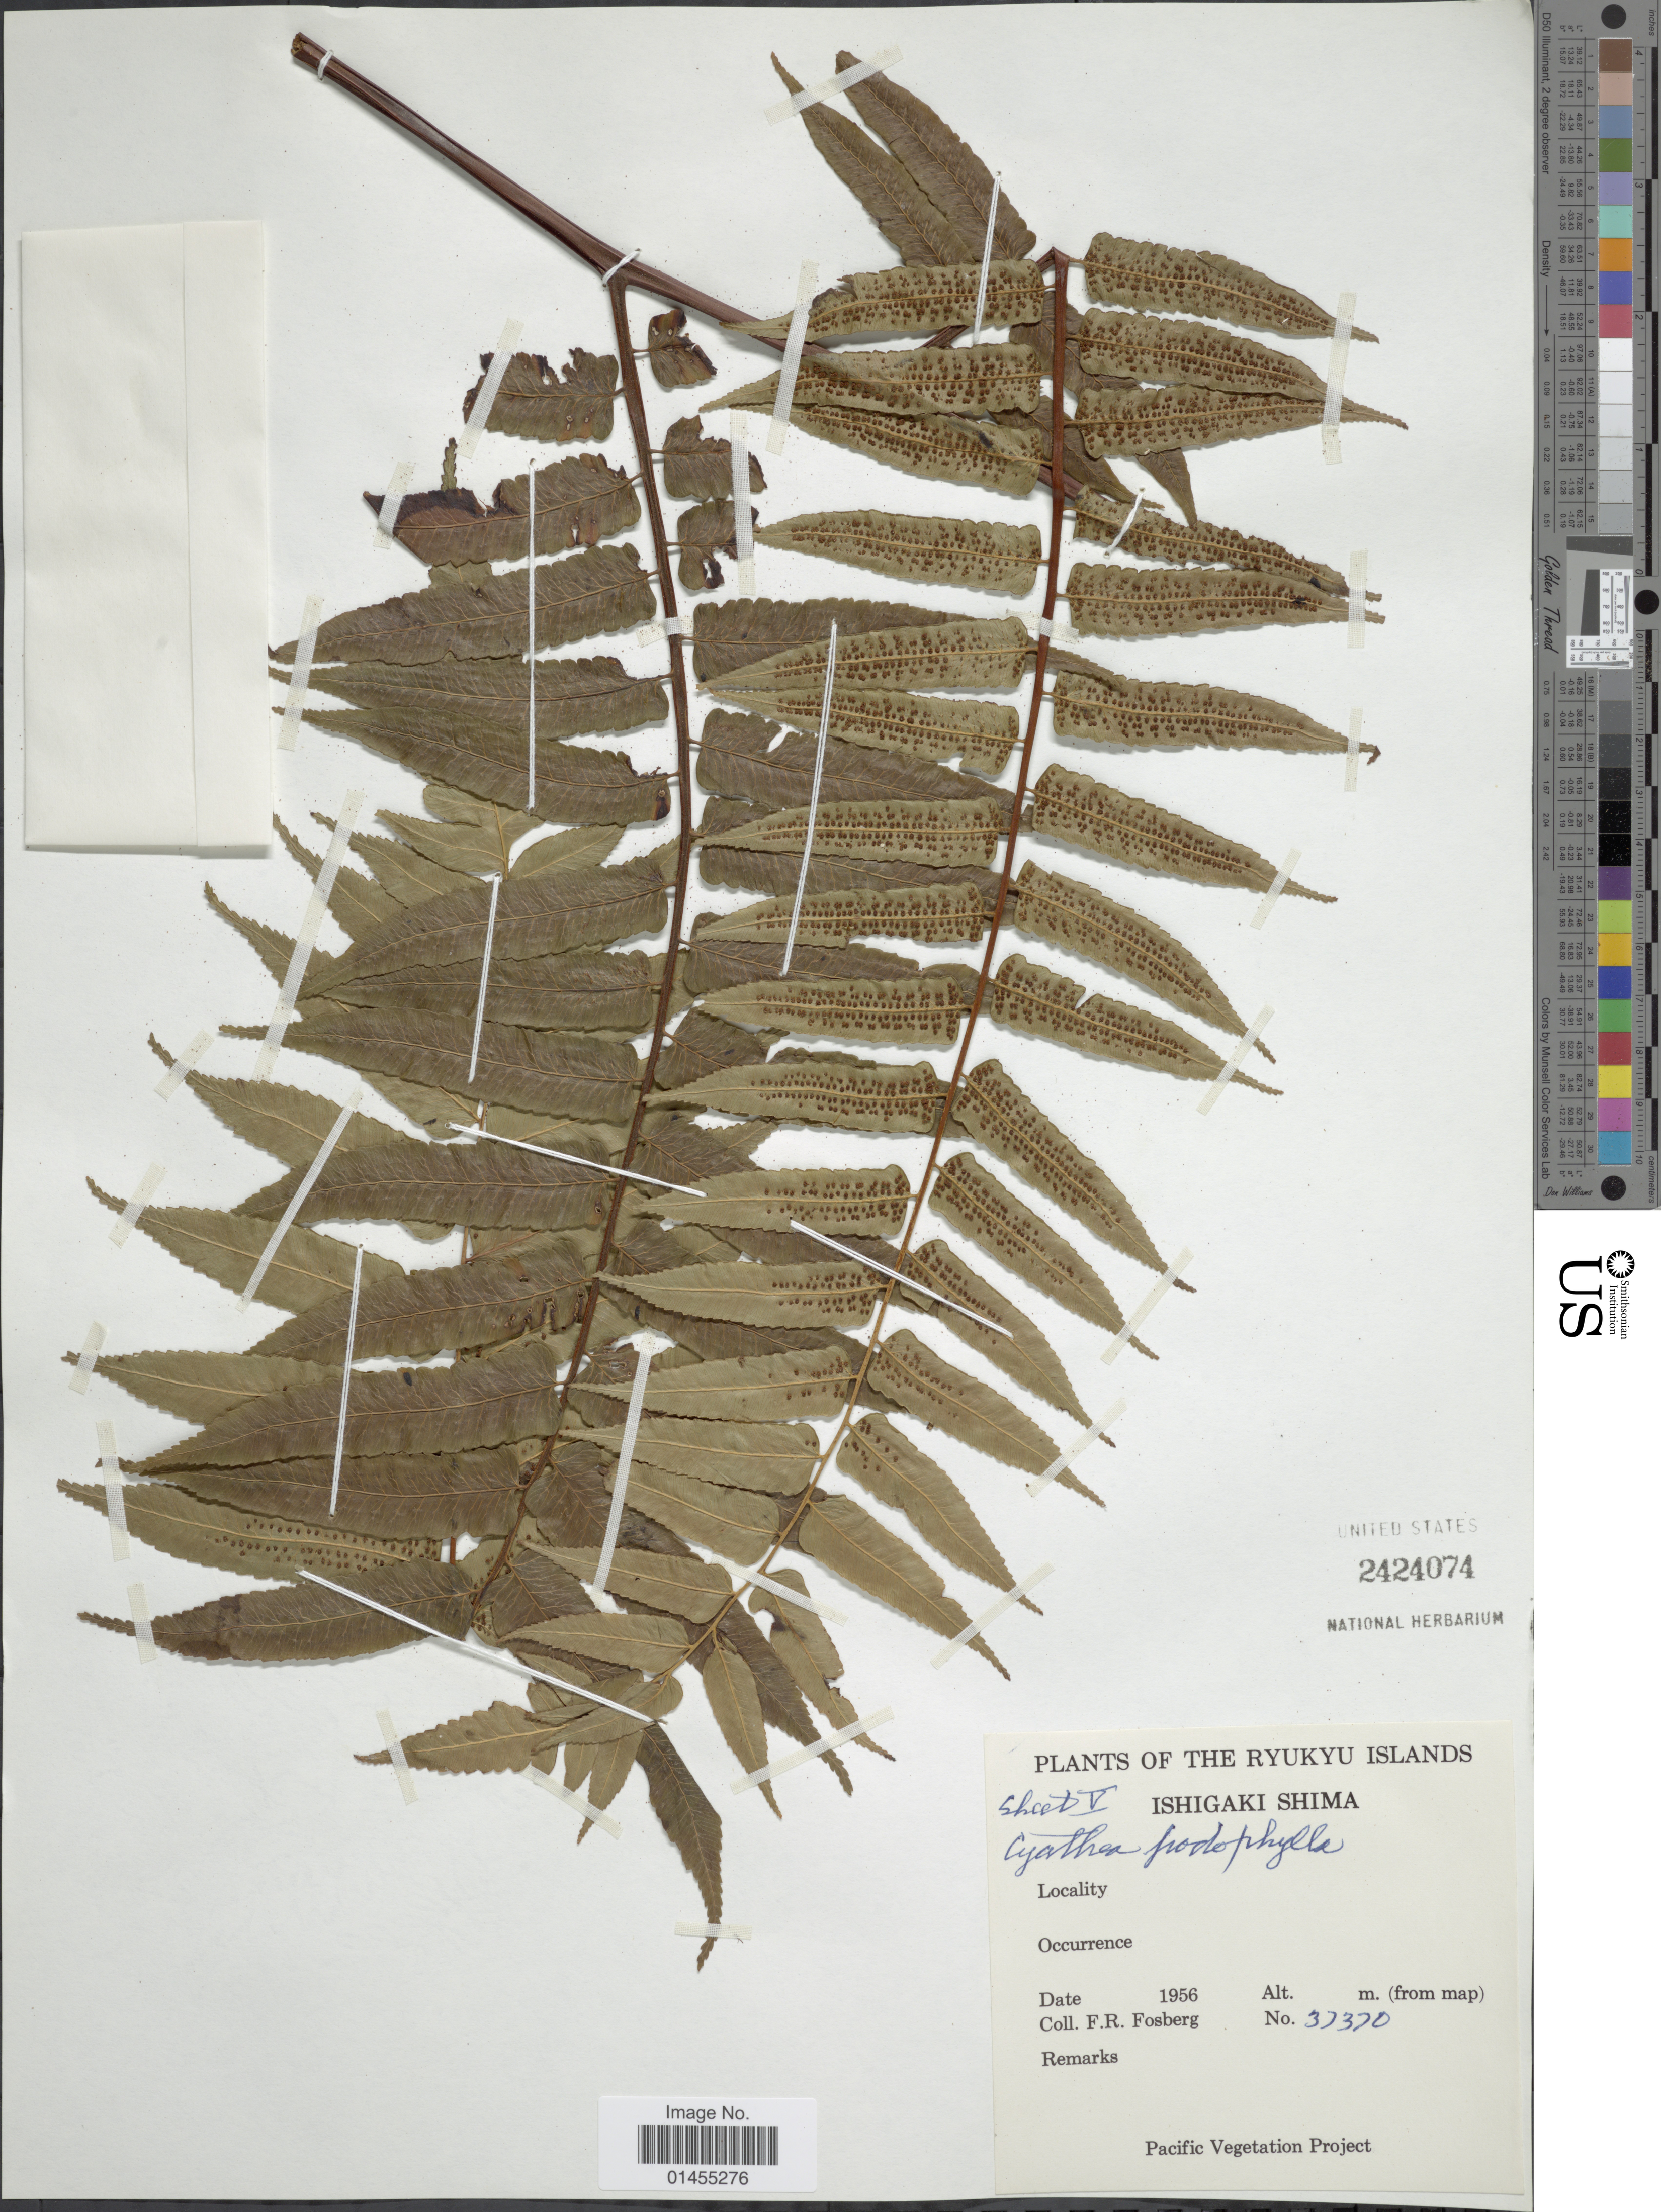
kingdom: Plantae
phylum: Tracheophyta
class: Polypodiopsida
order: Cyatheales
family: Cyatheaceae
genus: Alsophila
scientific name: Alsophila podophylla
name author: Hook.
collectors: F. R. Fosberg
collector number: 37370*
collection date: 1956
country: Japan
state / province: Okinawa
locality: Ryukyu Islands, Ishigaki Shima.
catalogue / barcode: US 2424074